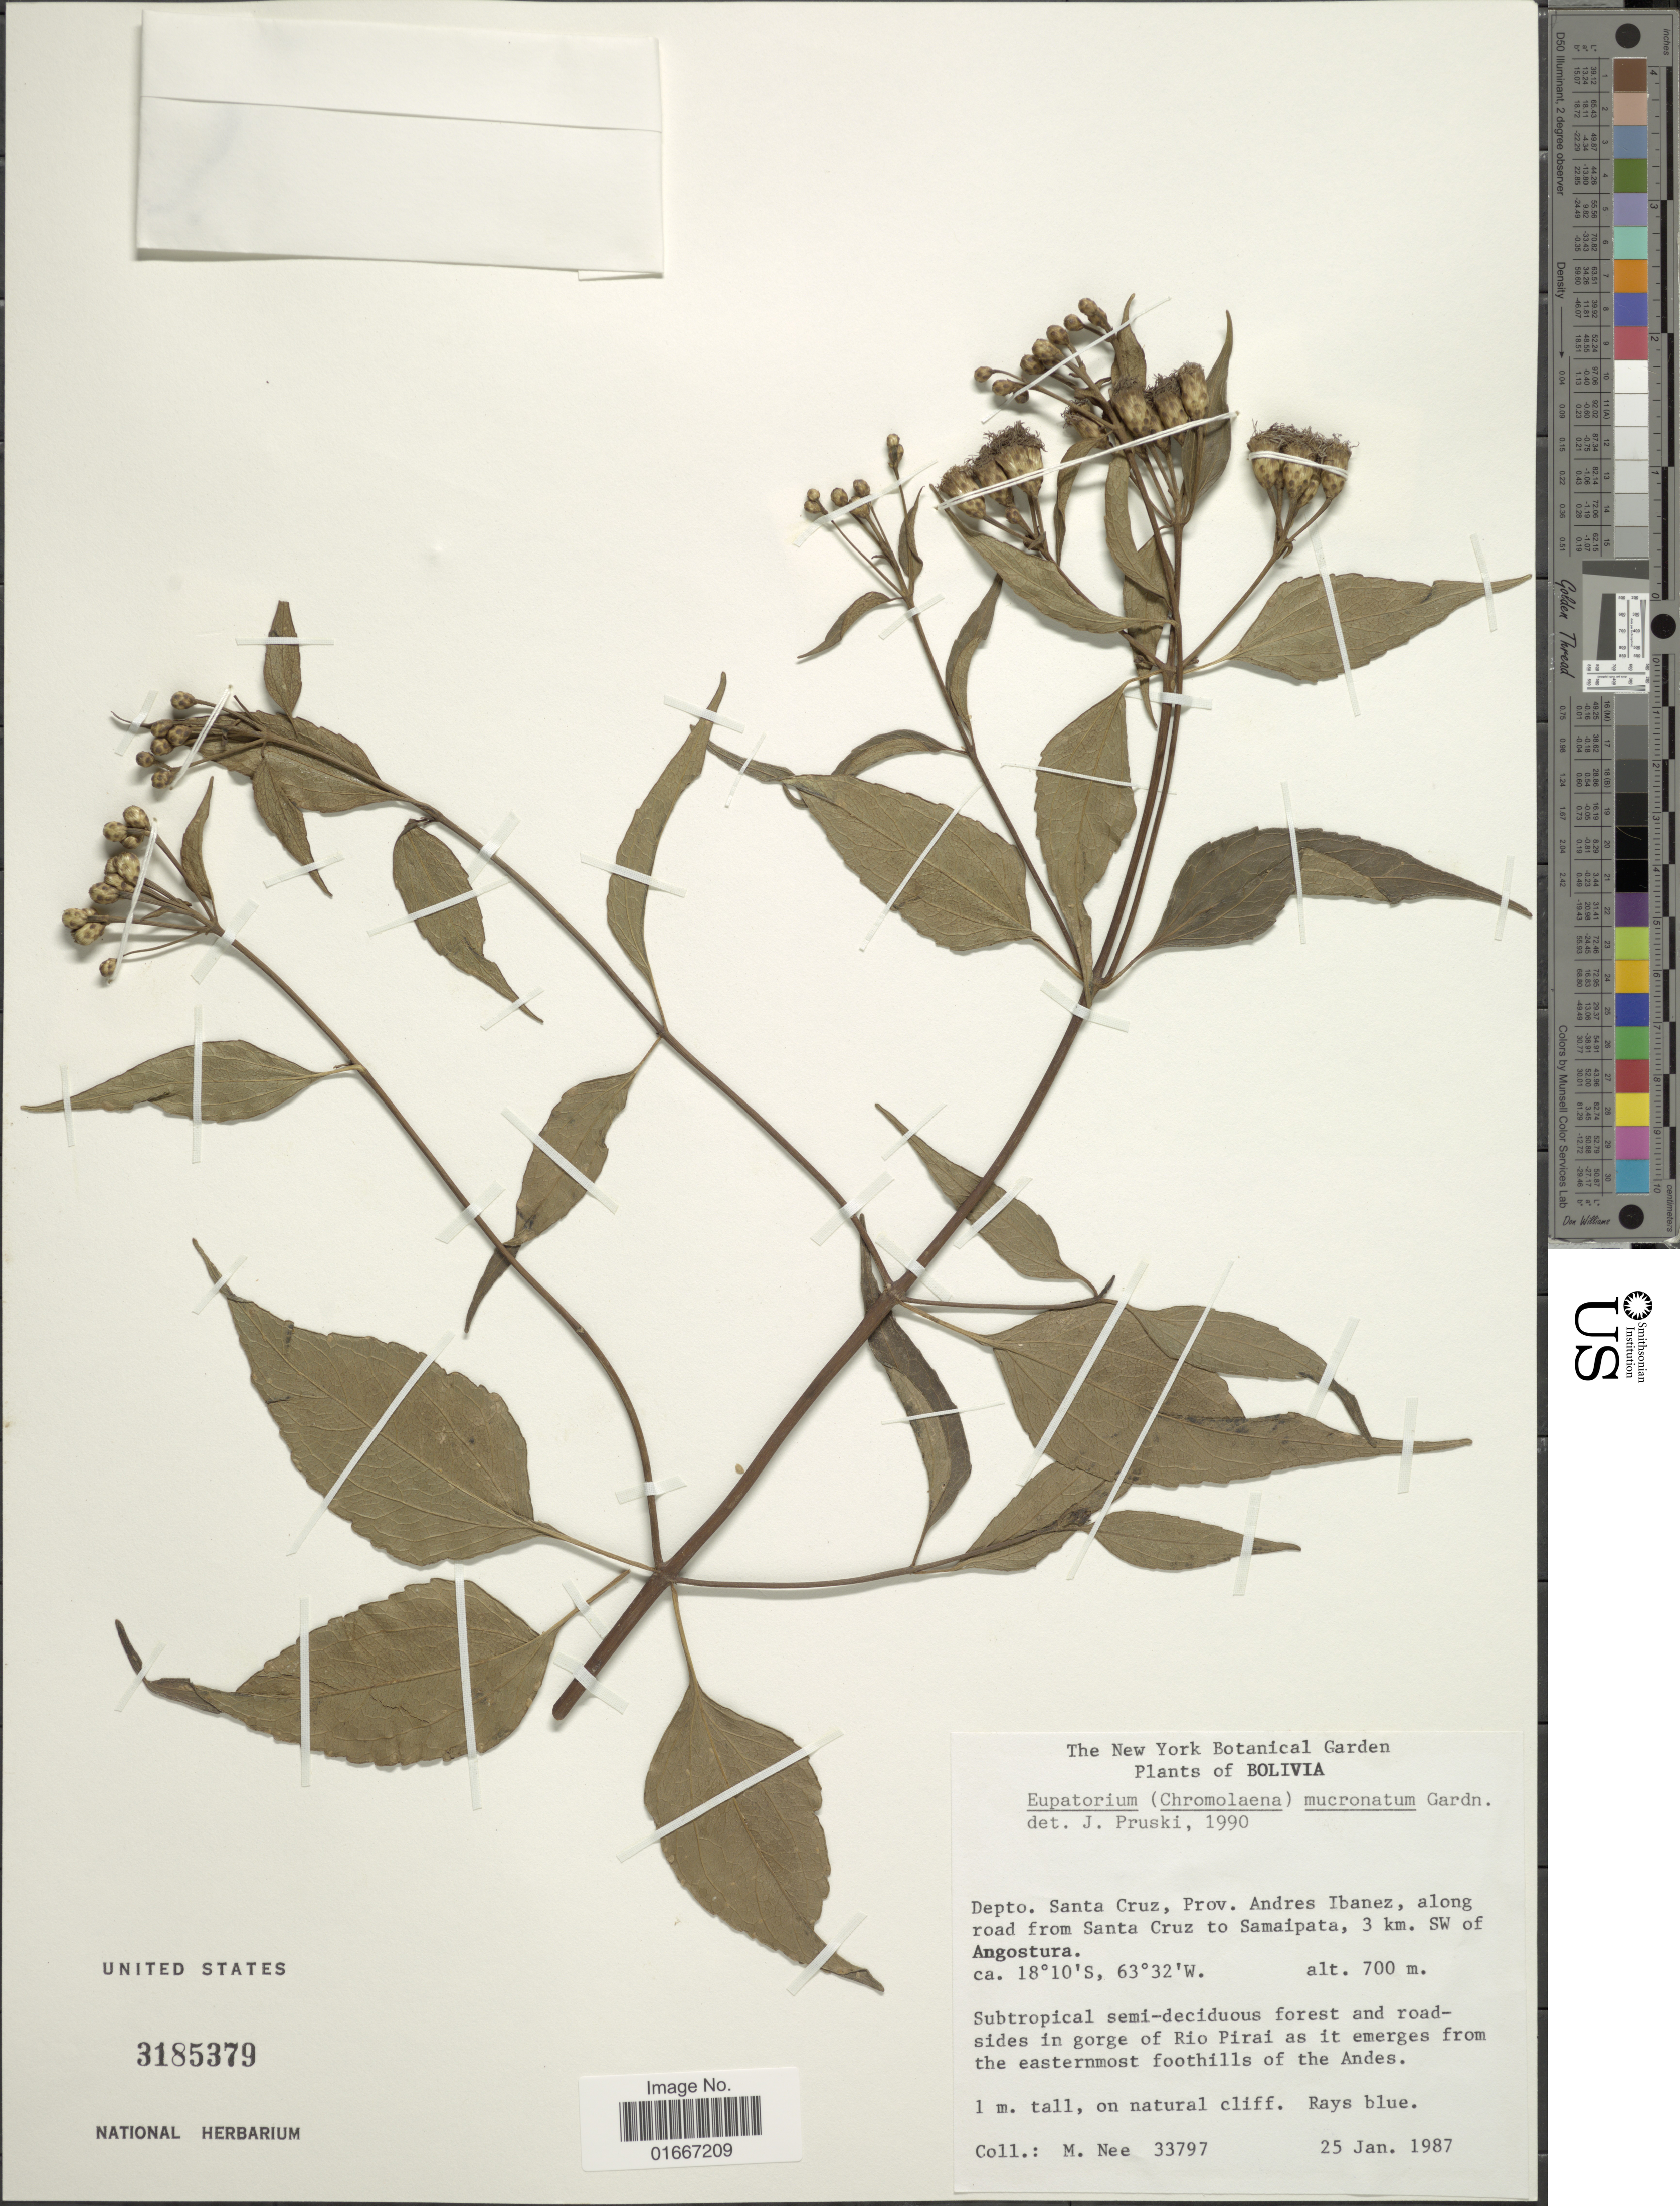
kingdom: Plantae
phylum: Tracheophyta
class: Magnoliopsida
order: Asterales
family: Asteraceae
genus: Chromolaena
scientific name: Chromolaena austera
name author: (B.L. Rob.) R.M. King & H. Rob.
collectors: M. Nee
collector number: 33797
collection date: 1987-01-25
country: Bolivia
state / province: Santa Cruz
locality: Prov. Andres Ibanez, along road from Santa Cruz to Samaipata, 3 km SW of Angostura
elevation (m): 700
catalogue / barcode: US 3185379